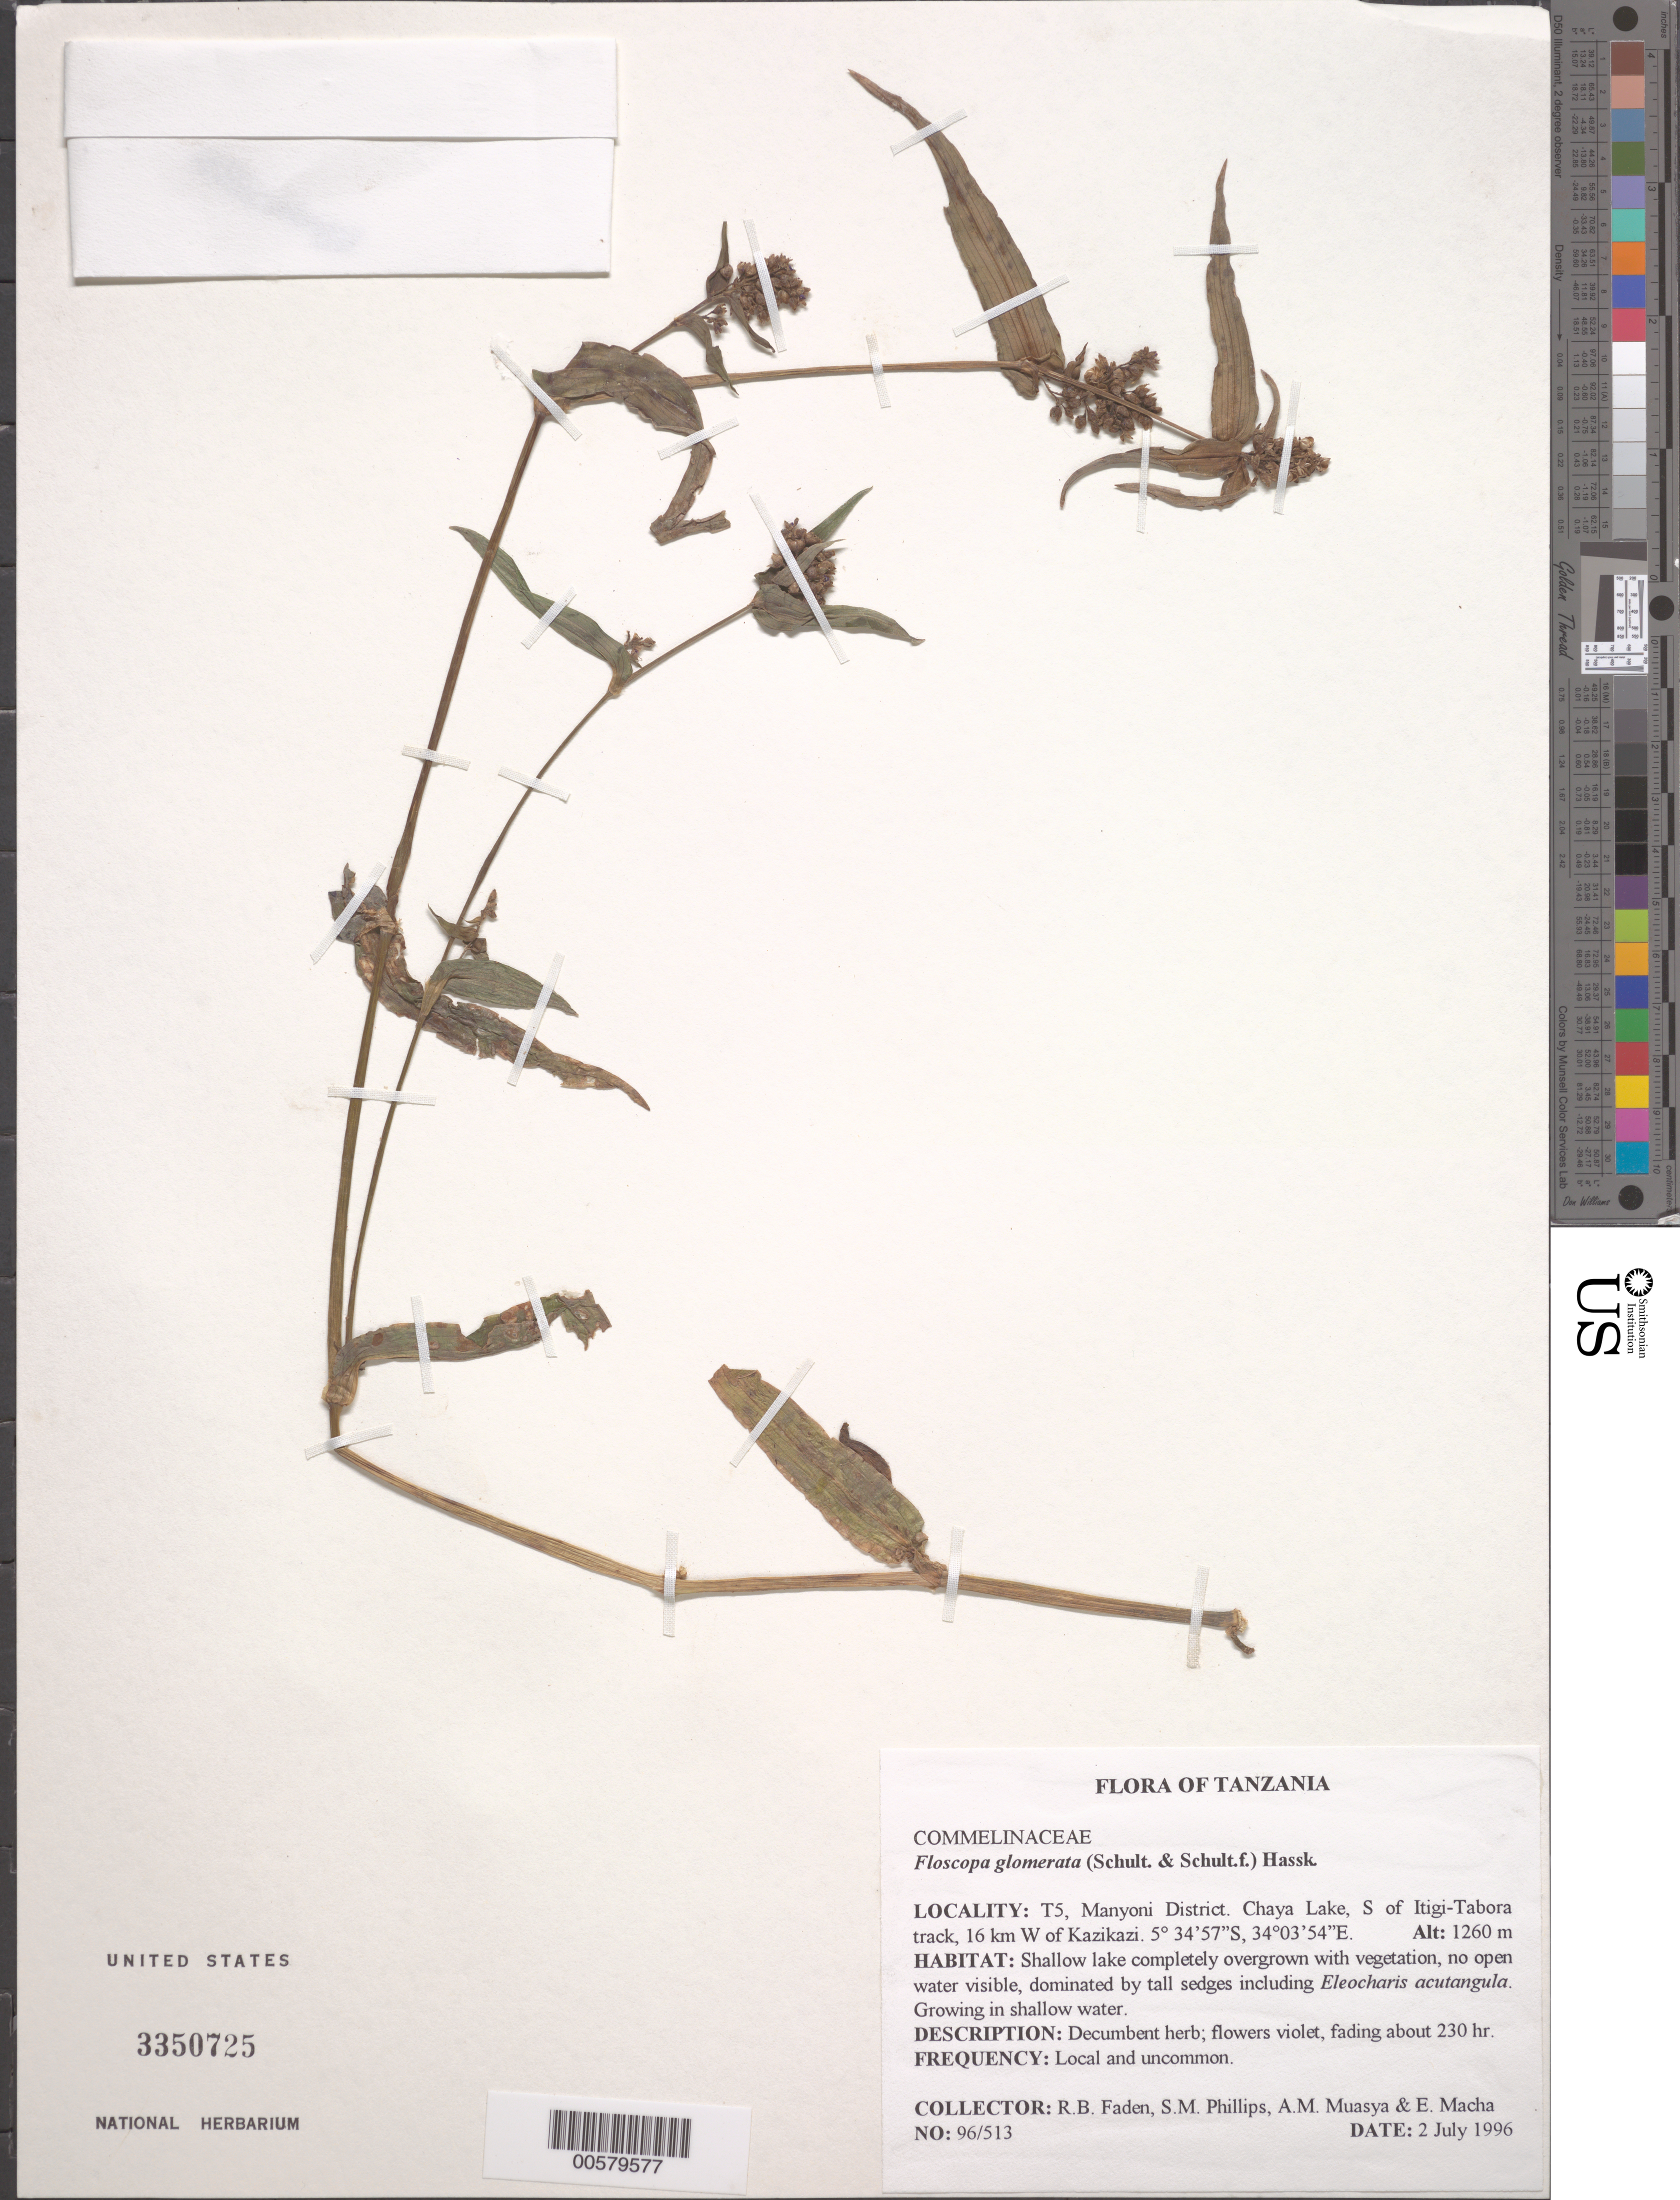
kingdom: Plantae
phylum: Tracheophyta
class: Liliopsida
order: Commelinales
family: Commelinaceae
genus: Floscopa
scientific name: Floscopa glomerata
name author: (Willd. ex Schult. & Schult. f.) Hassk.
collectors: R. B. Faden, S. M. Phillips, A. Muasya & E. Macha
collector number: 96/513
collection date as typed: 02 Jul 1996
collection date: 1996-07-02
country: Tanzania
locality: Manyoni dist., rungwa-itigi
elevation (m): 1260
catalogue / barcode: US 3350725